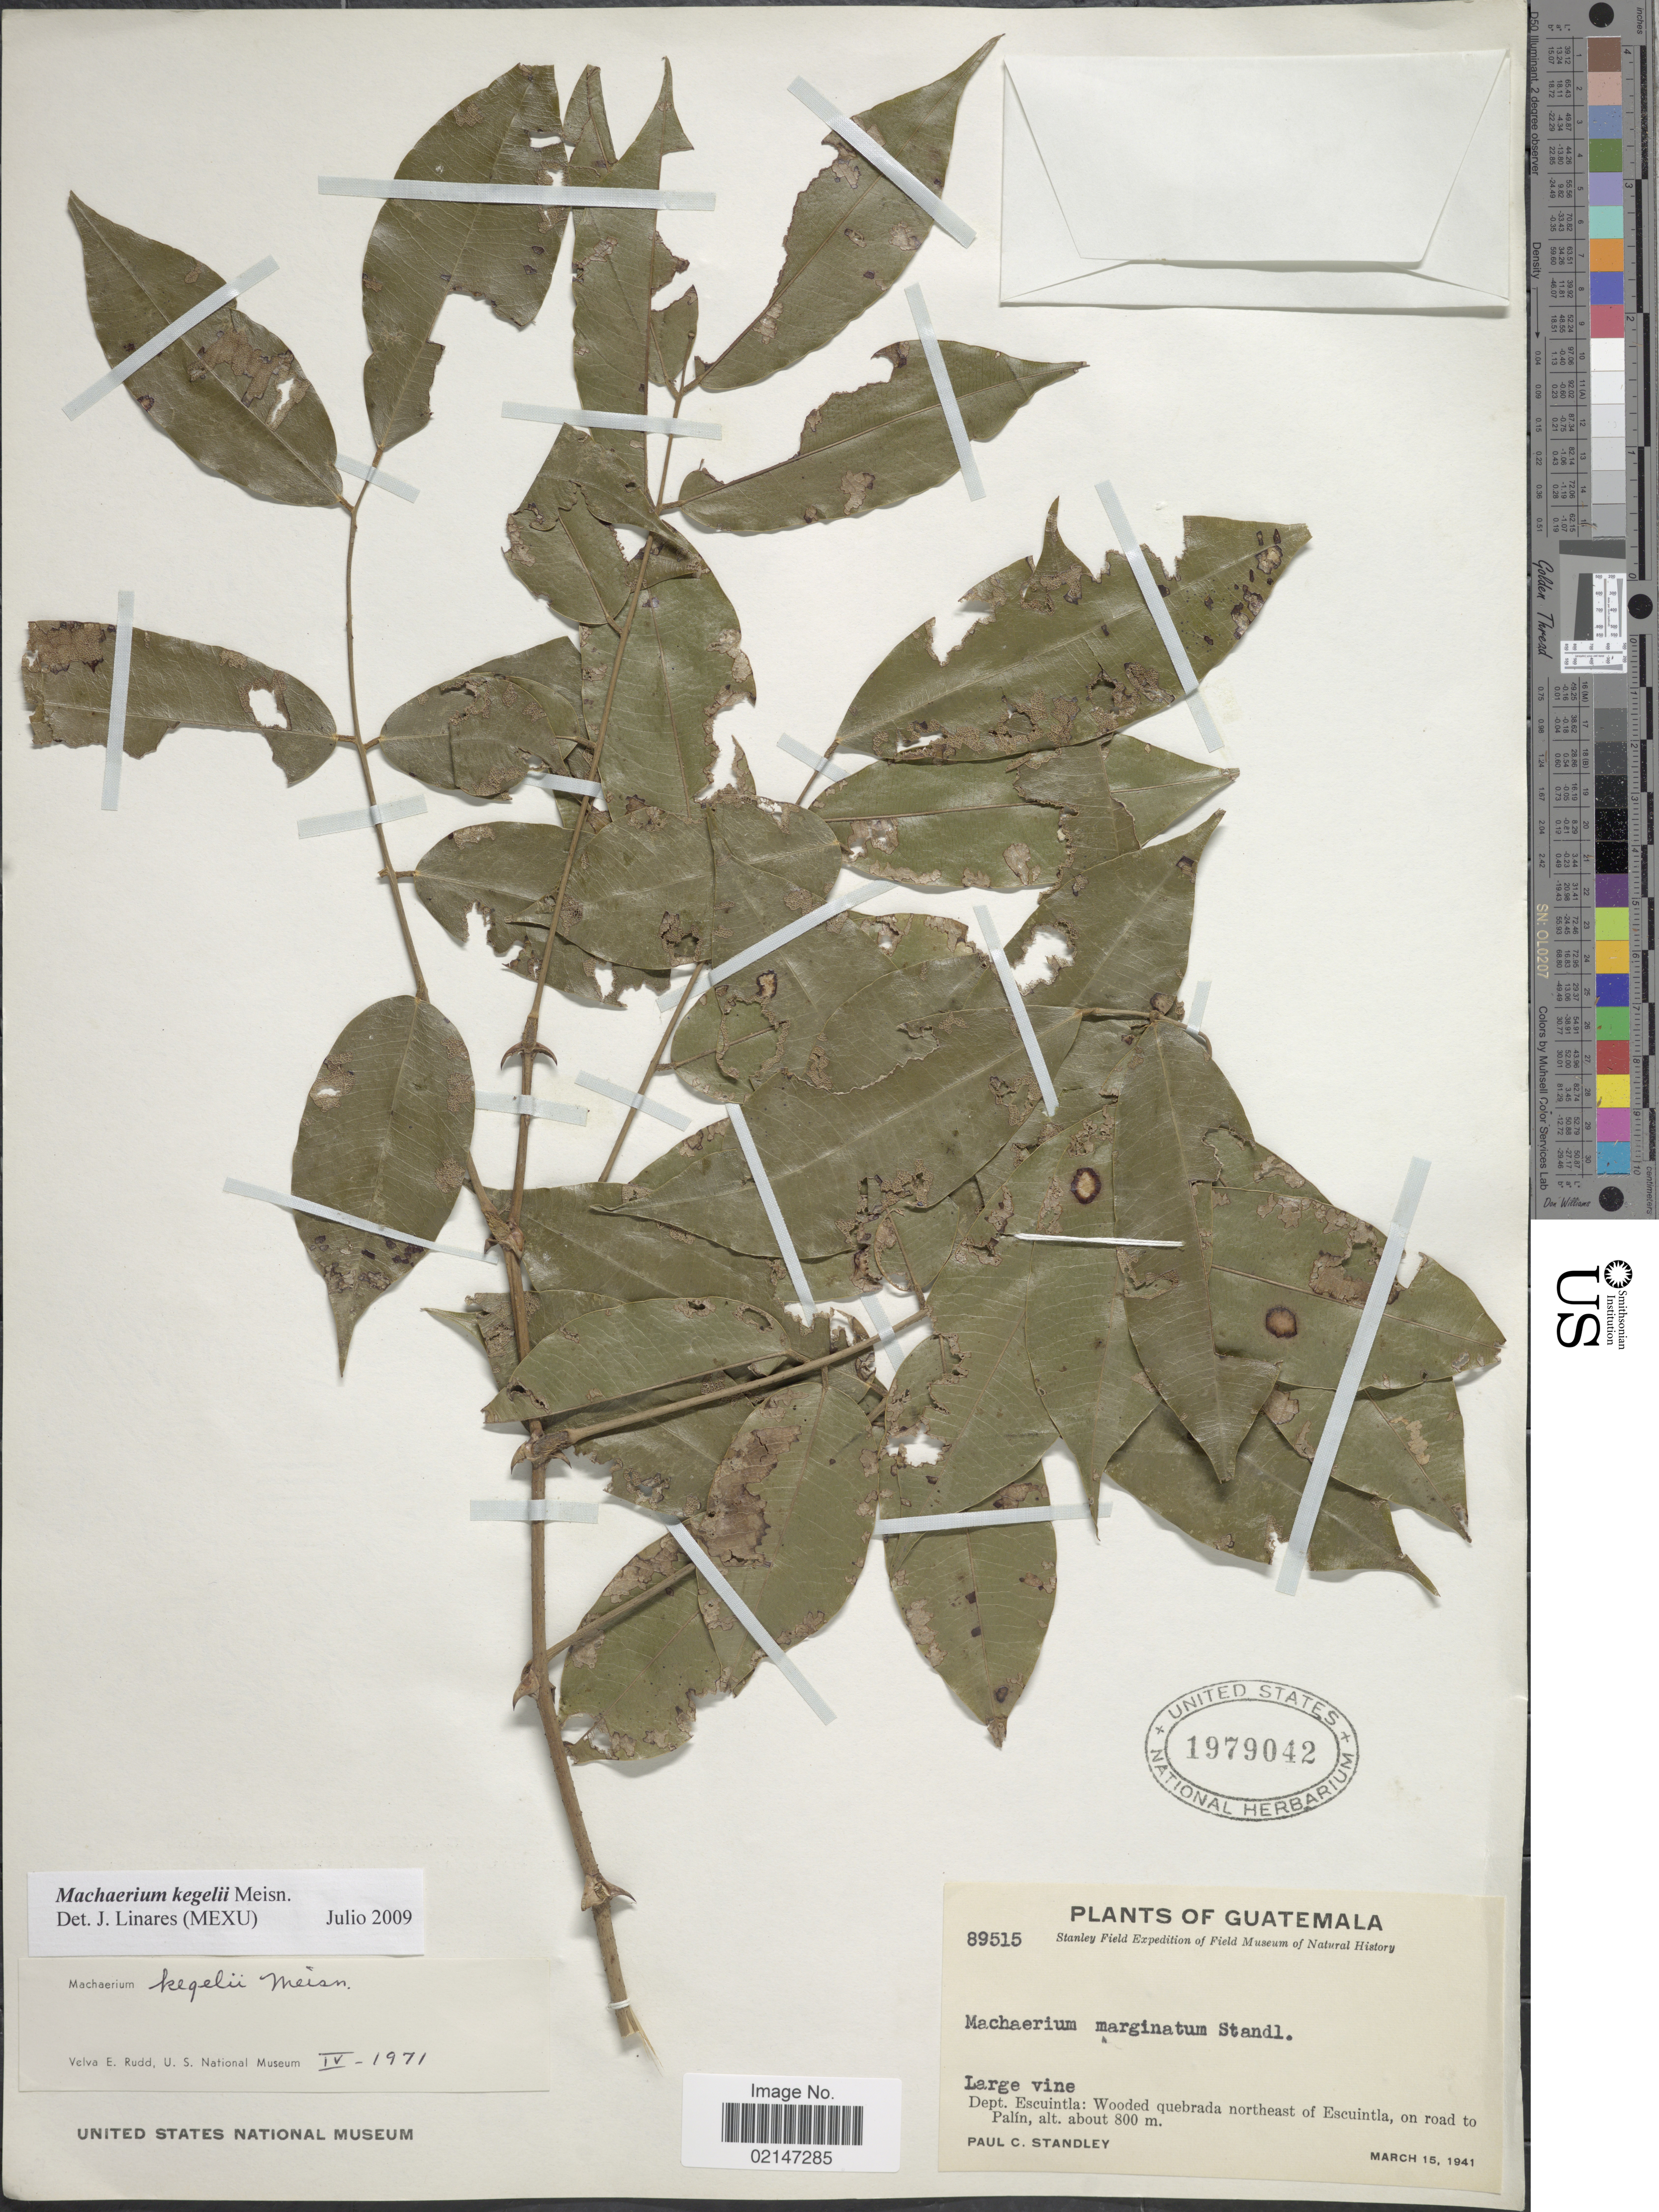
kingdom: Plantae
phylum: Tracheophyta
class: Magnoliopsida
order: Fabales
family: Fabaceae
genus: Machaerium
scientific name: Machaerium kegelii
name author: Meisn.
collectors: P. C. Standley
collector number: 89515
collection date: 1941-03-15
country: Guatemala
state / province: Escuintla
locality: Large vine, Dept. Escuintla: Wooded quebrada northeast of Escuintla, on road to Palín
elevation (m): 800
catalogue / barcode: US 1979042